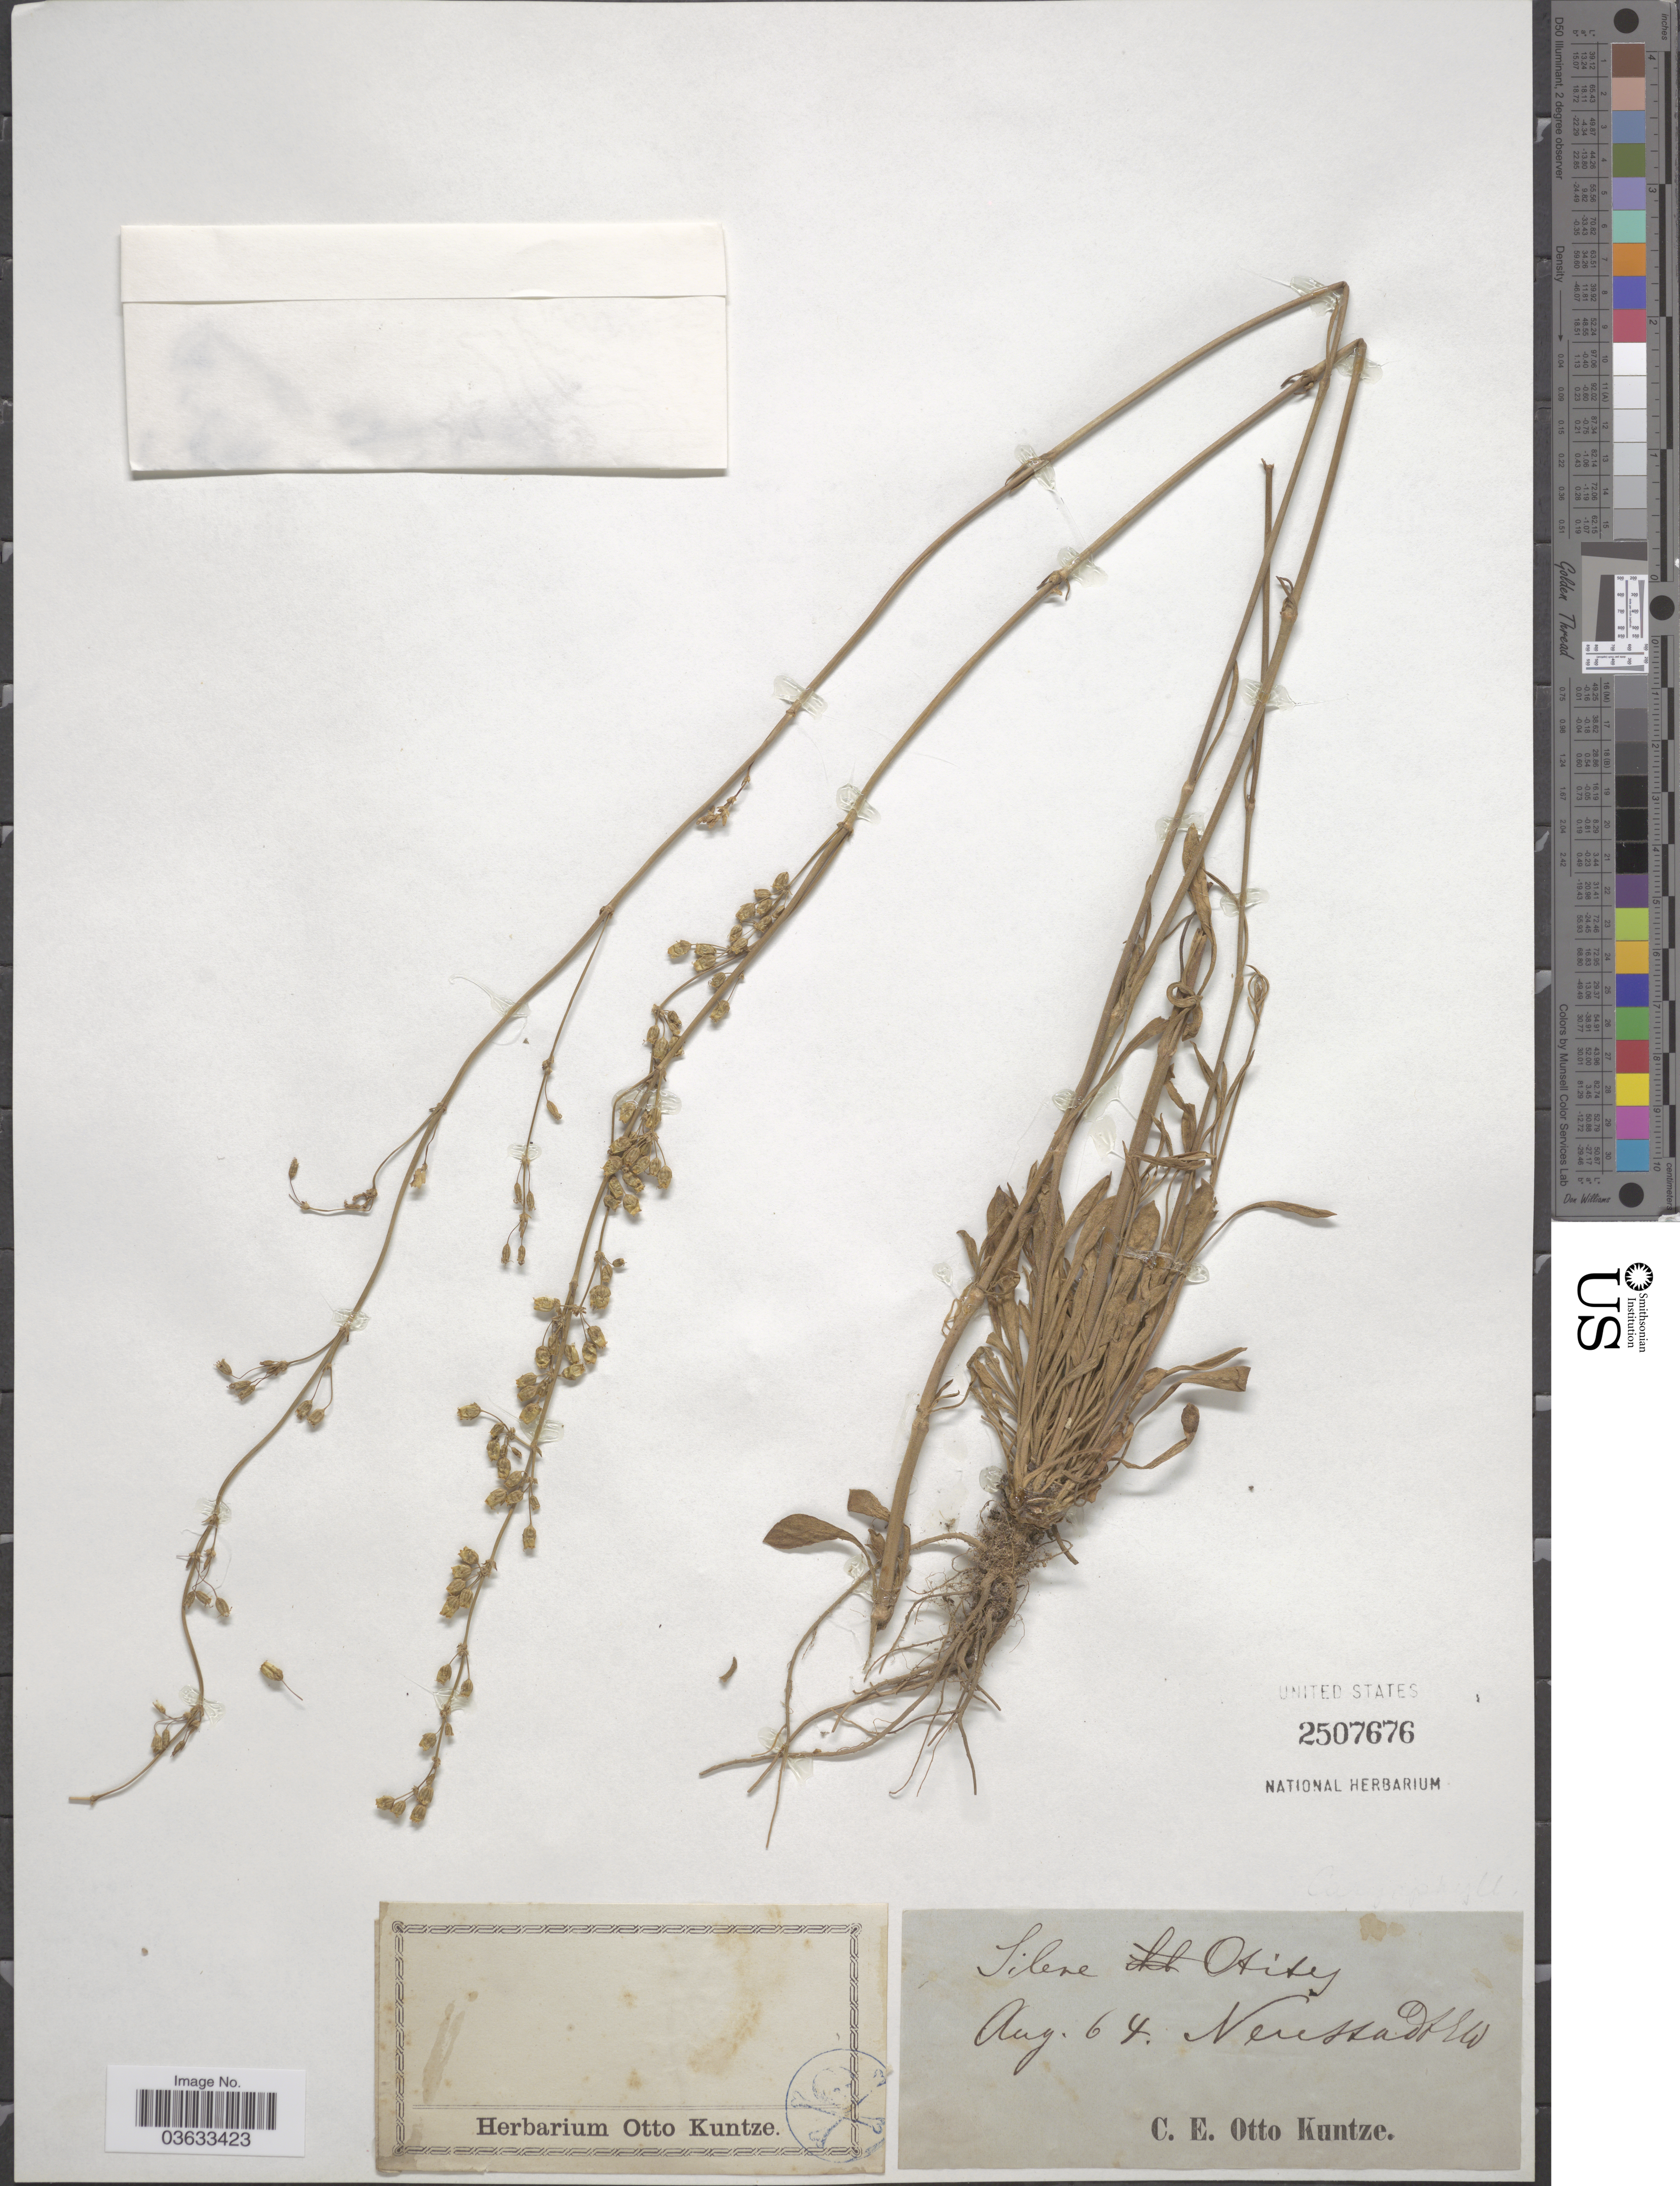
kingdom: Plantae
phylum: Tracheophyta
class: Magnoliopsida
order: Caryophyllales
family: Caryophyllaceae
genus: Silene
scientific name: Silene otites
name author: (L.) Wibel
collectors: C.E.O. Kuntze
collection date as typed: Transcribed d/m/y: /8/64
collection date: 1864-08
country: Germany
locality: Neustadt SW. [interpreted]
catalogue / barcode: US 2507676